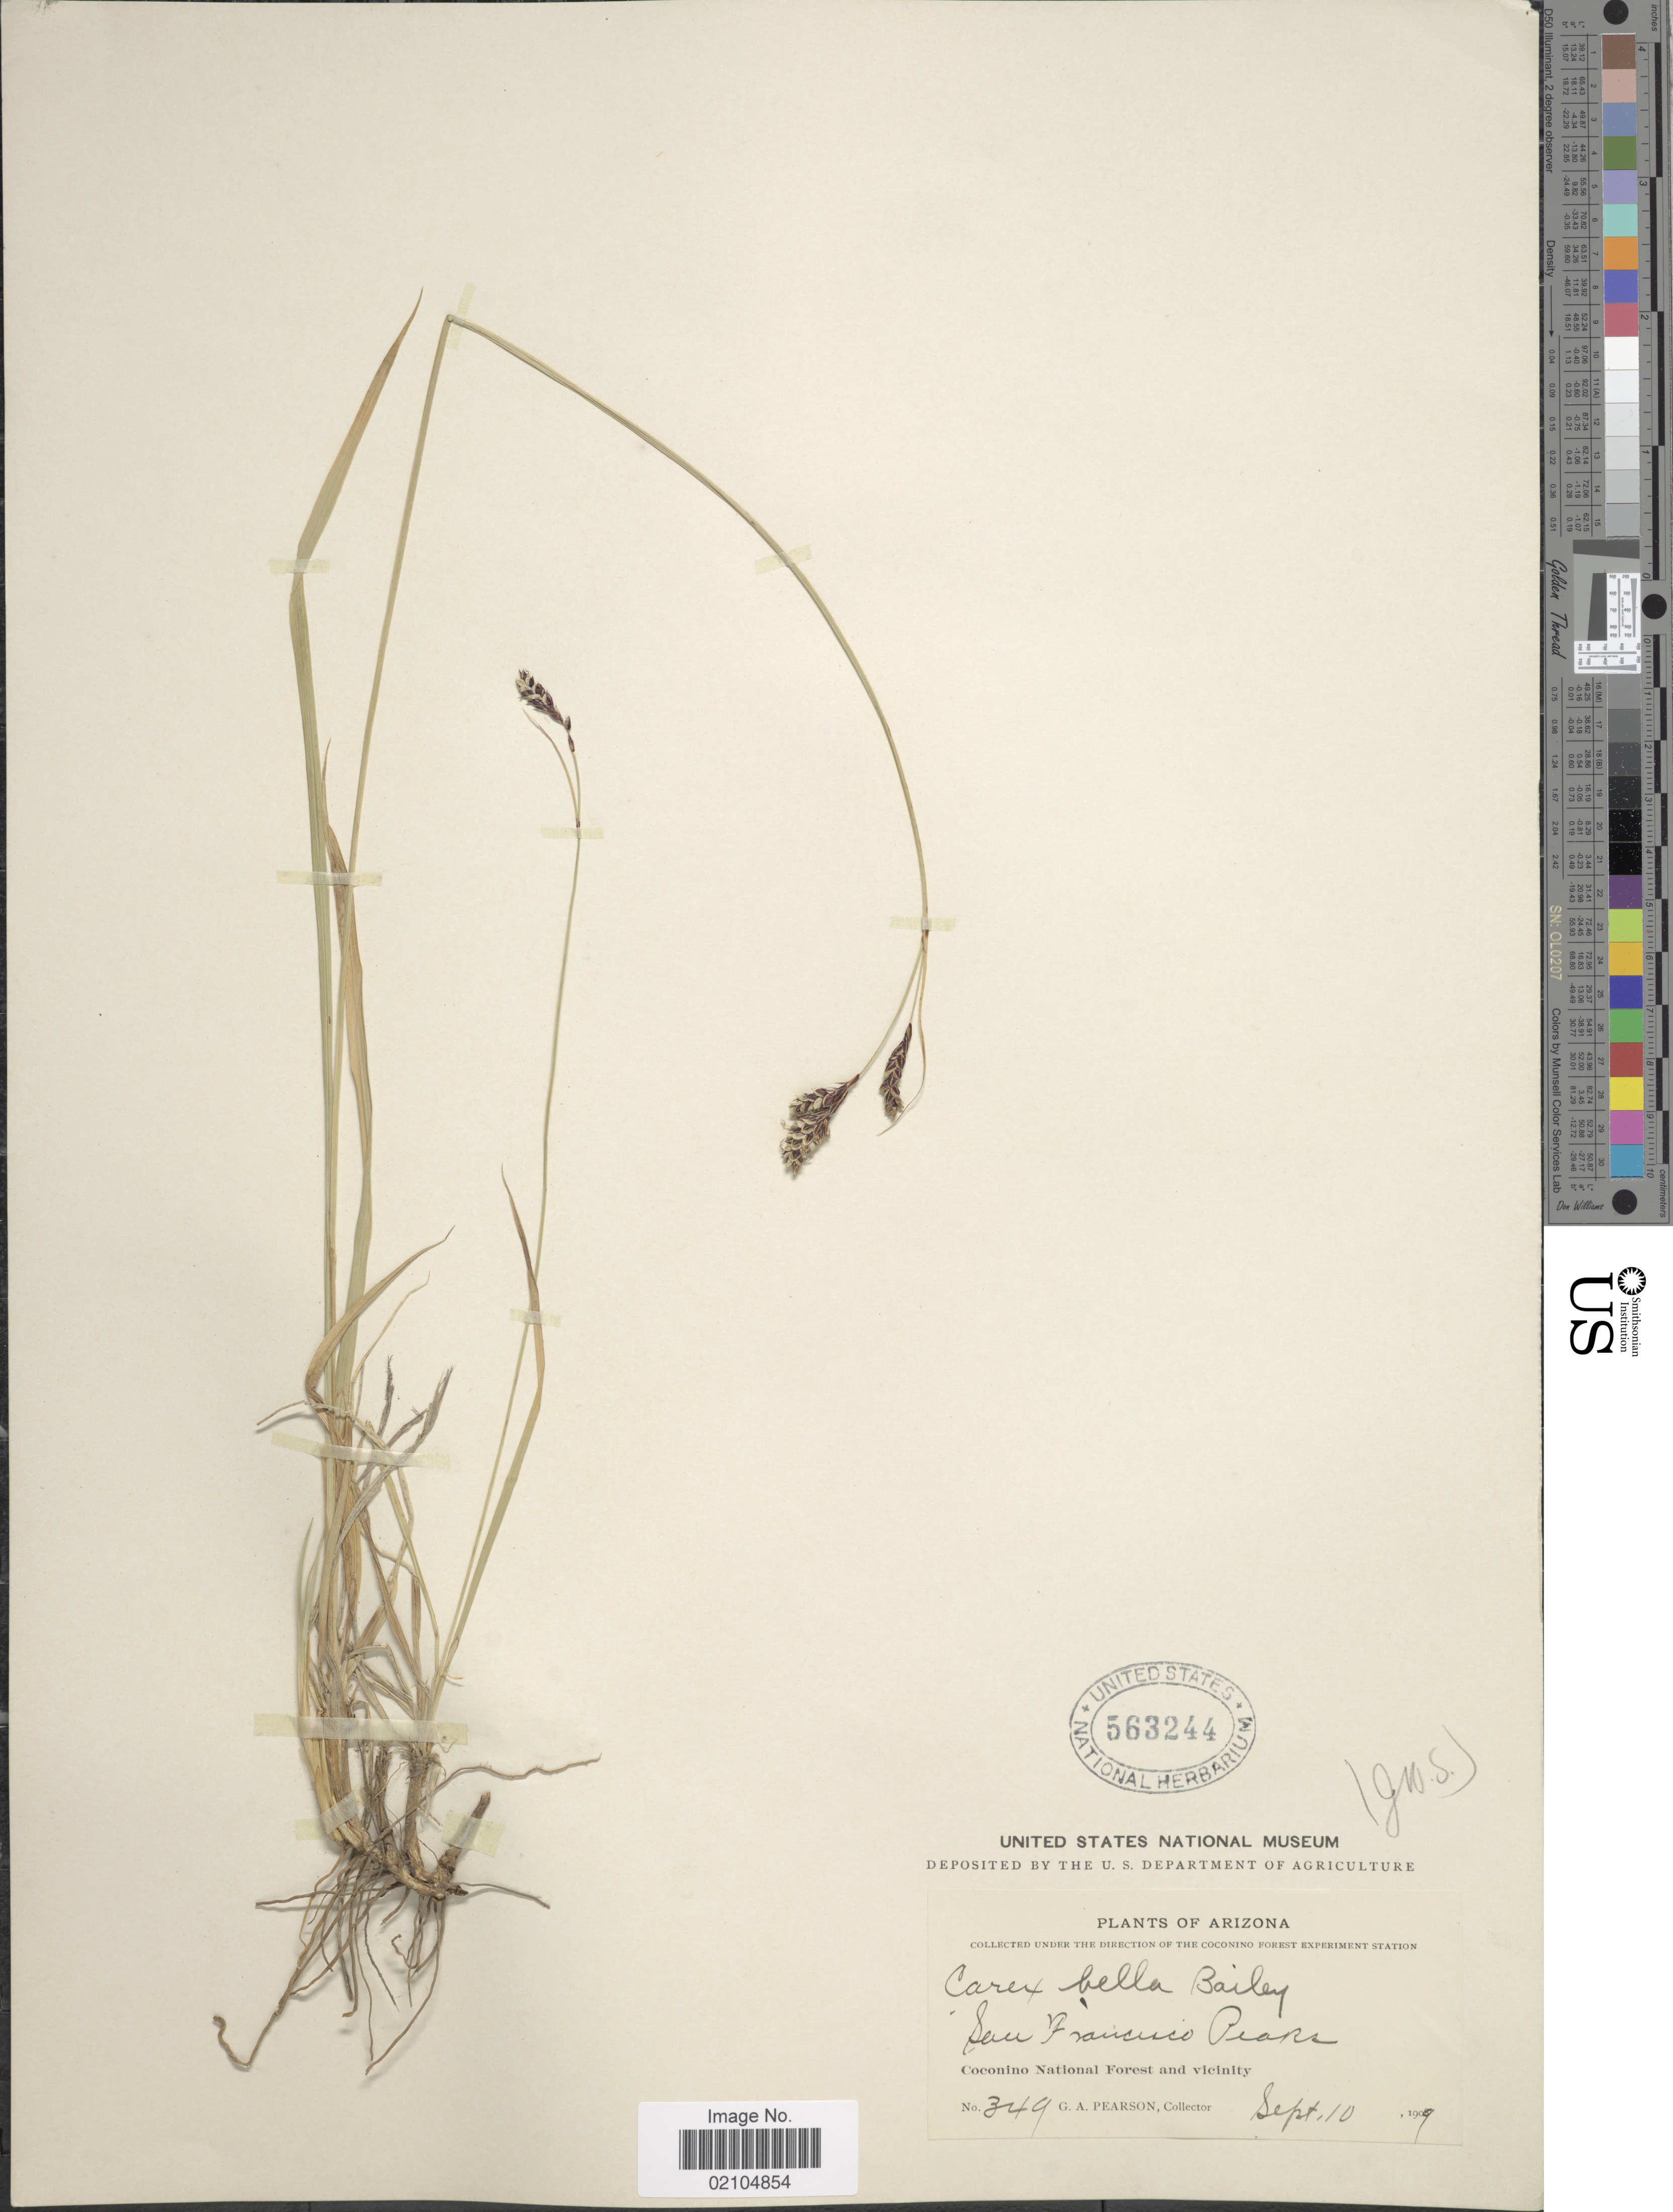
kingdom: Plantae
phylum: Tracheophyta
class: Liliopsida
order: Poales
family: Cyperaceae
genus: Carex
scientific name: Carex bella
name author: L.H. Bailey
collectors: G. Pearson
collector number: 349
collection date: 1909-09-10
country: United States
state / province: Arizona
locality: Francisco Peak, Coconino National Forest and vicinity.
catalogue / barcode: US 563244